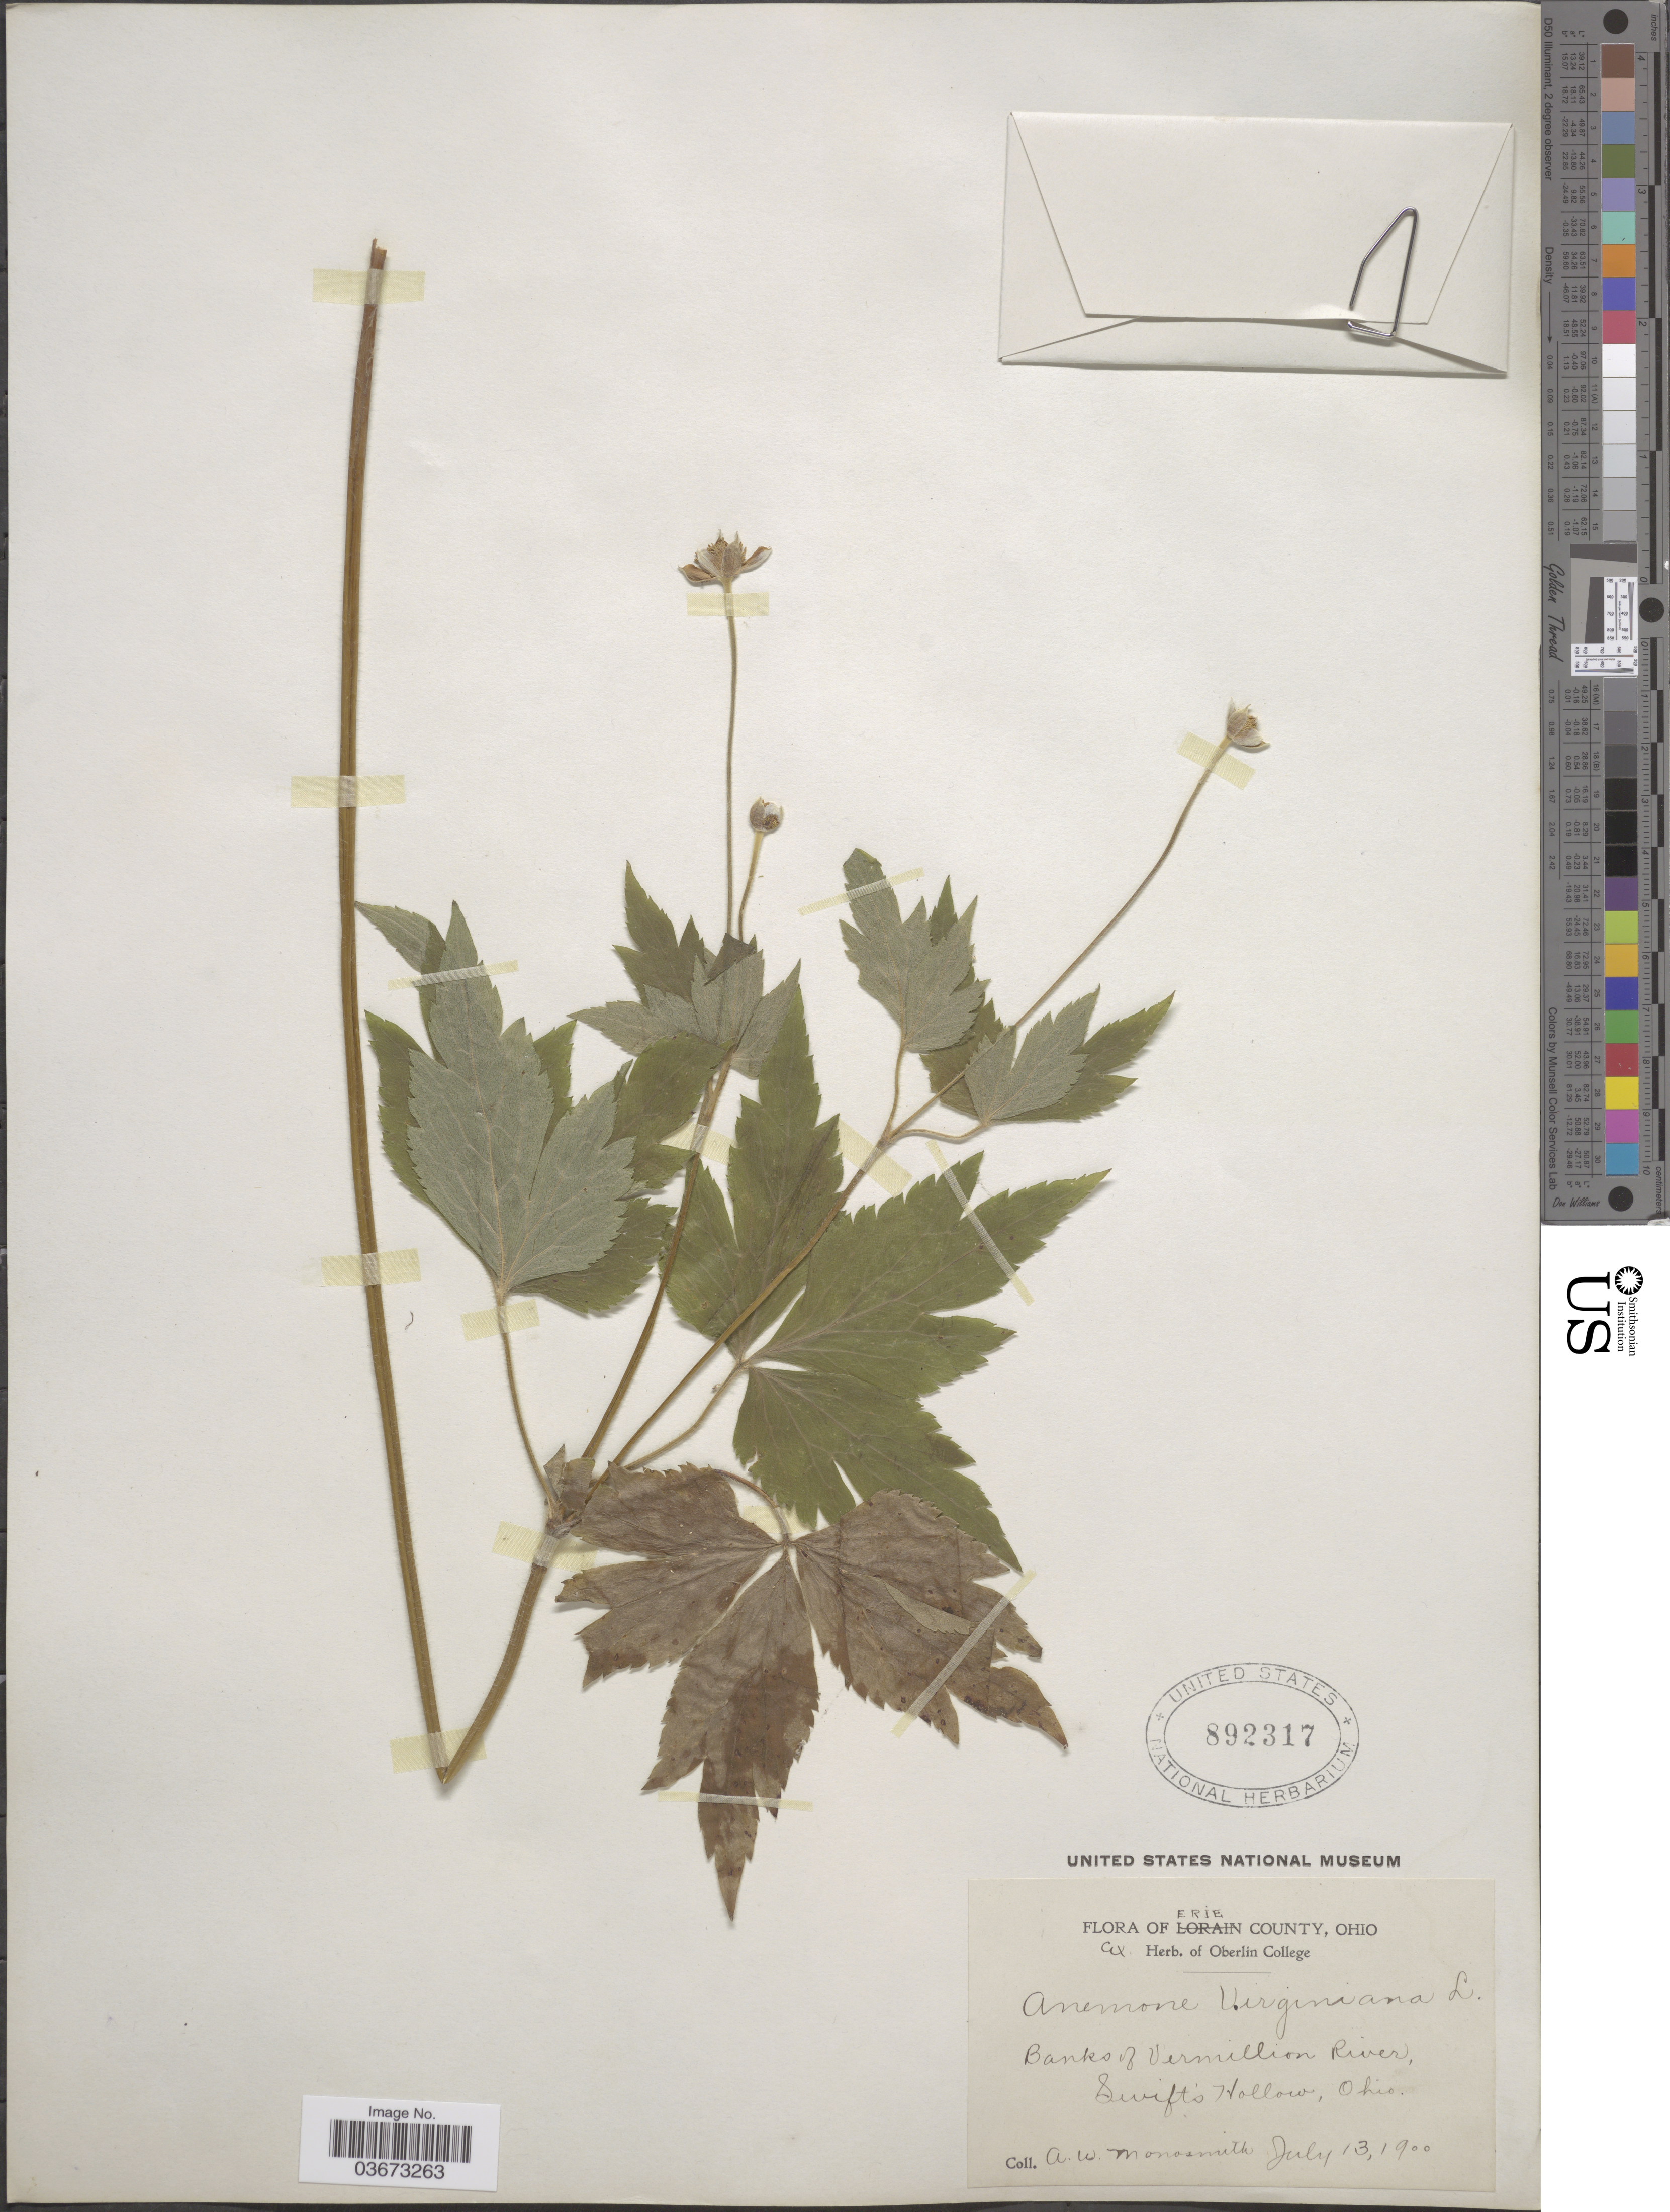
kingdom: Plantae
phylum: Tracheophyta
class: Magnoliopsida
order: Ranunculales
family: Ranunculaceae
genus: Anemone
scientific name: Anemone virginiana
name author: L.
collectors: A. Monosmith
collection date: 1900-07-13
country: United States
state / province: Ohio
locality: Erie County. Banks of Vermillion River, Swift's Hollow.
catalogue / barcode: US 892317